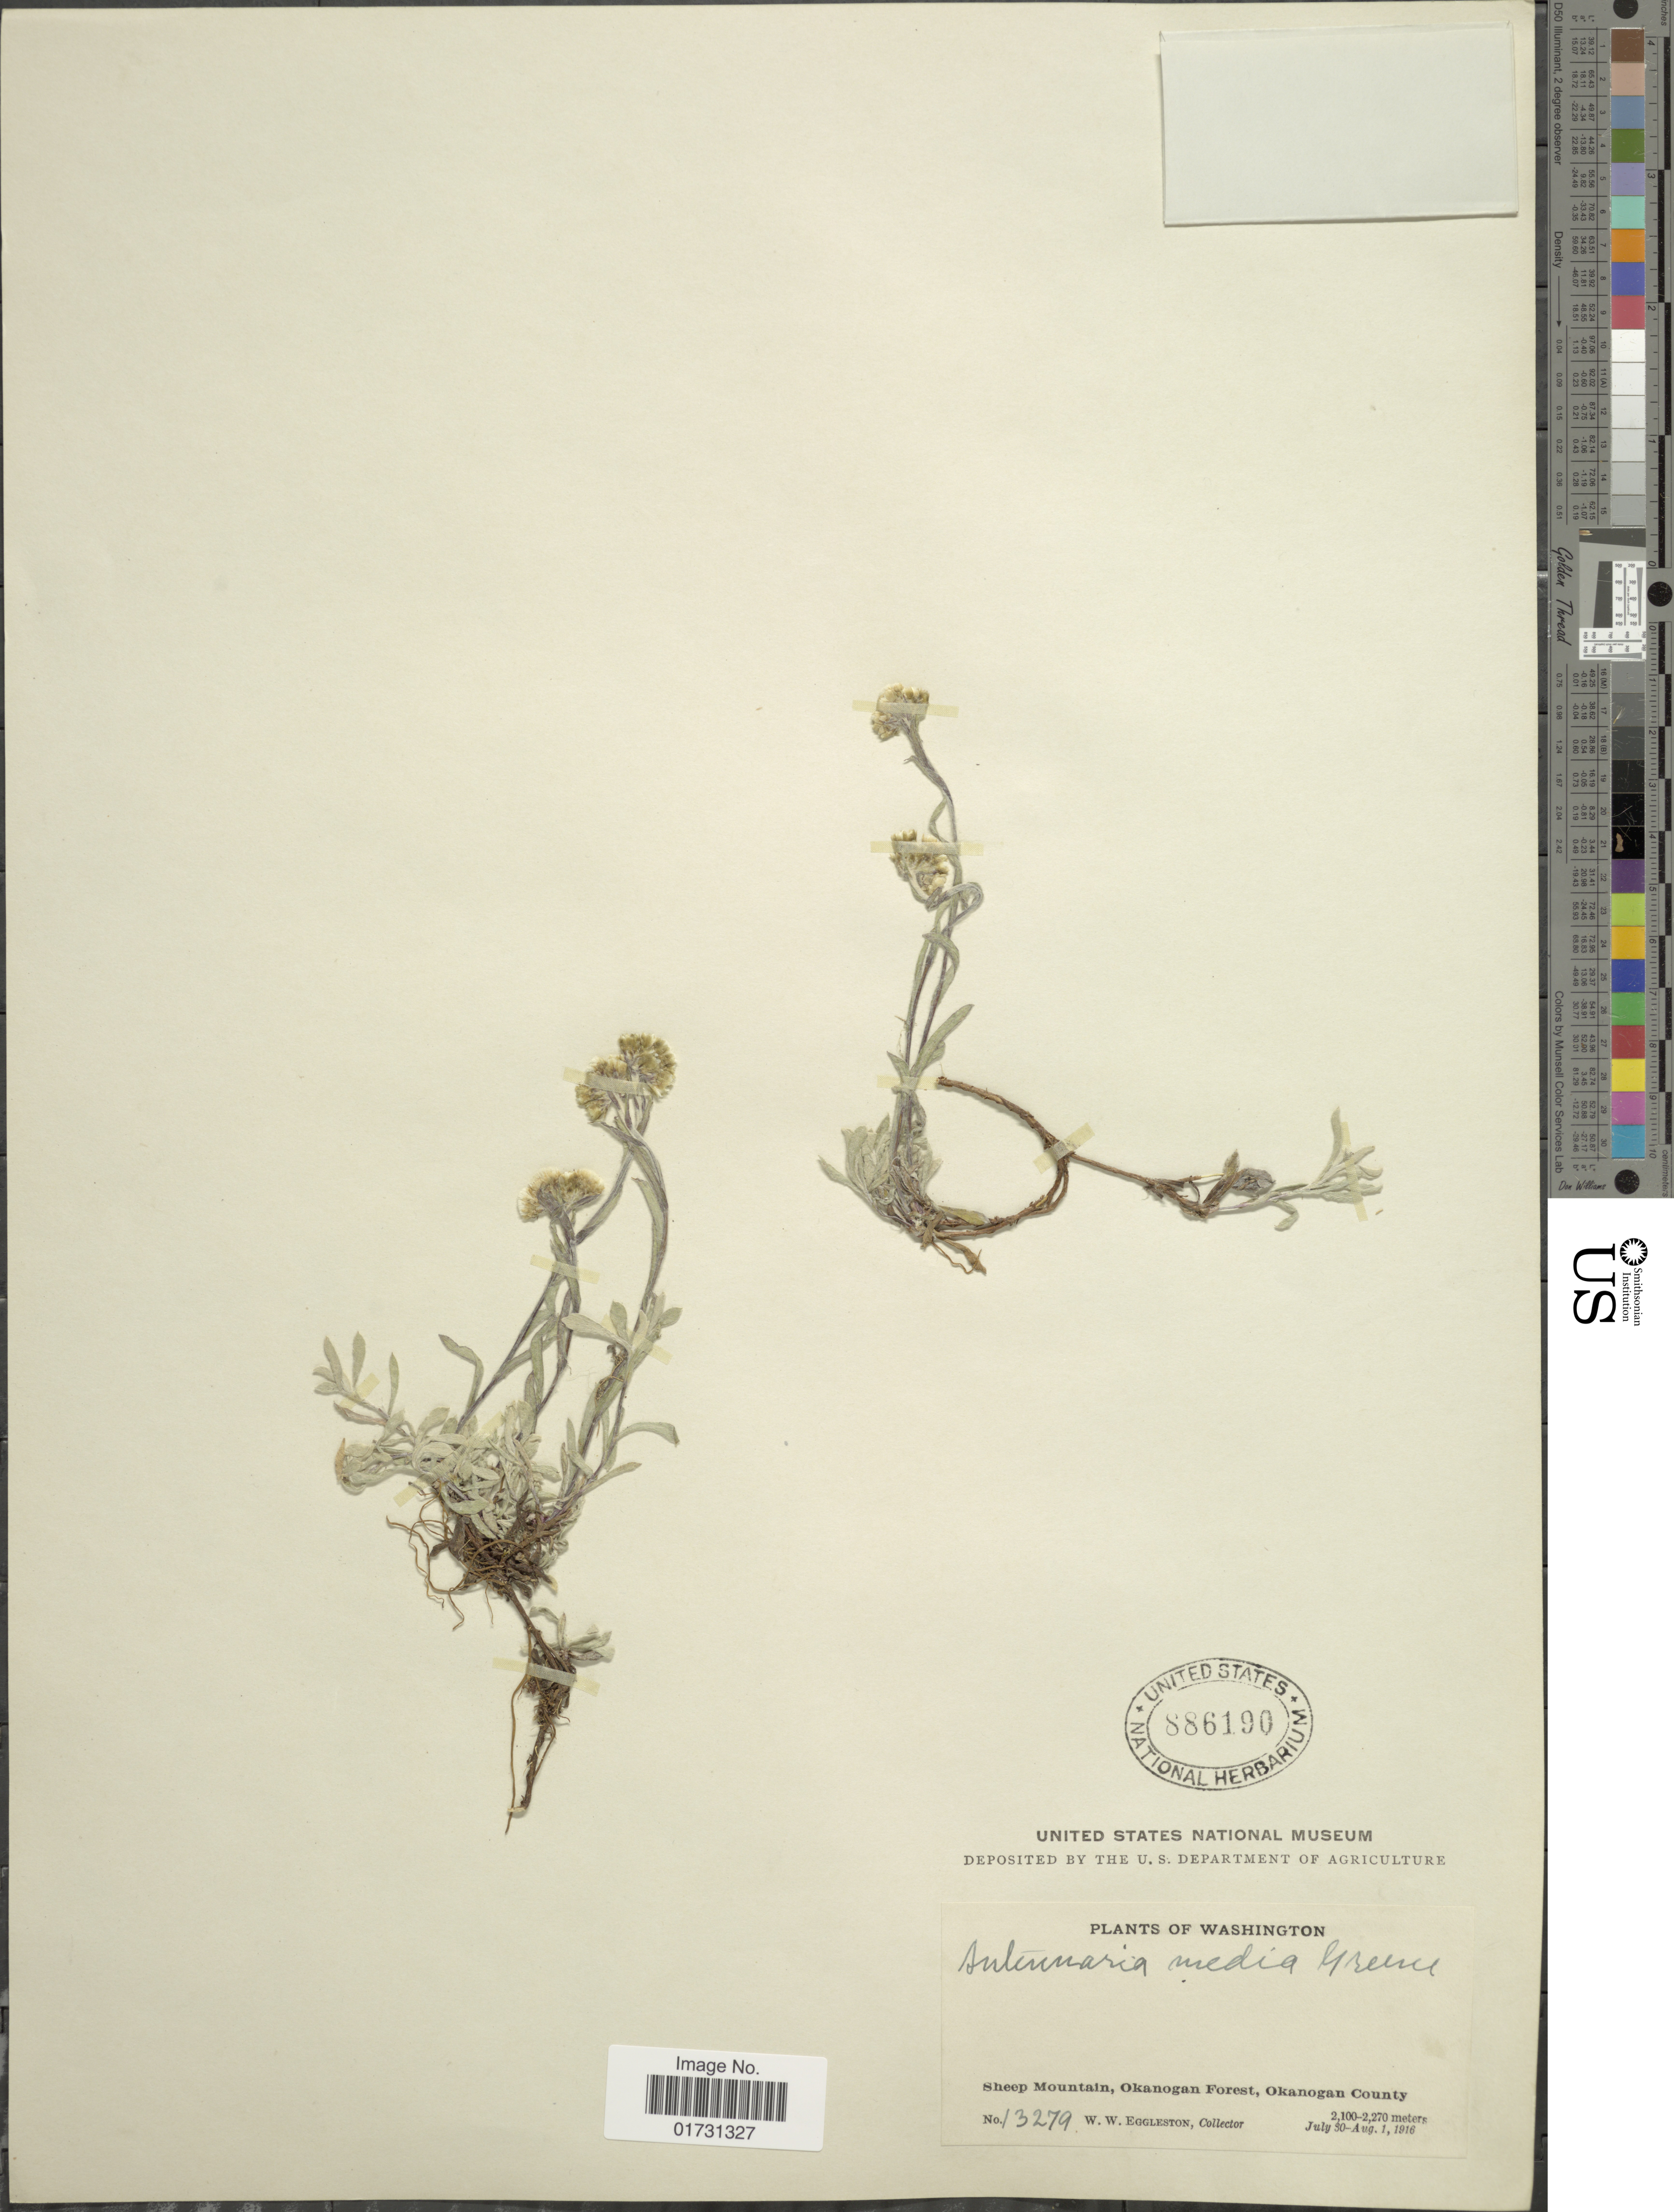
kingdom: Plantae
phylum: Tracheophyta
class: Magnoliopsida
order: Asterales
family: Asteraceae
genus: Antennaria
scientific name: Antennaria media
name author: Greene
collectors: W. W. Eggleston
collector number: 13279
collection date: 1916-07-30/1916-08-01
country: United States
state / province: Washington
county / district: Okanogan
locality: Sheep Mountain, Okanogan Forest, Okanogan County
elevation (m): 2100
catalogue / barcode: US 886190